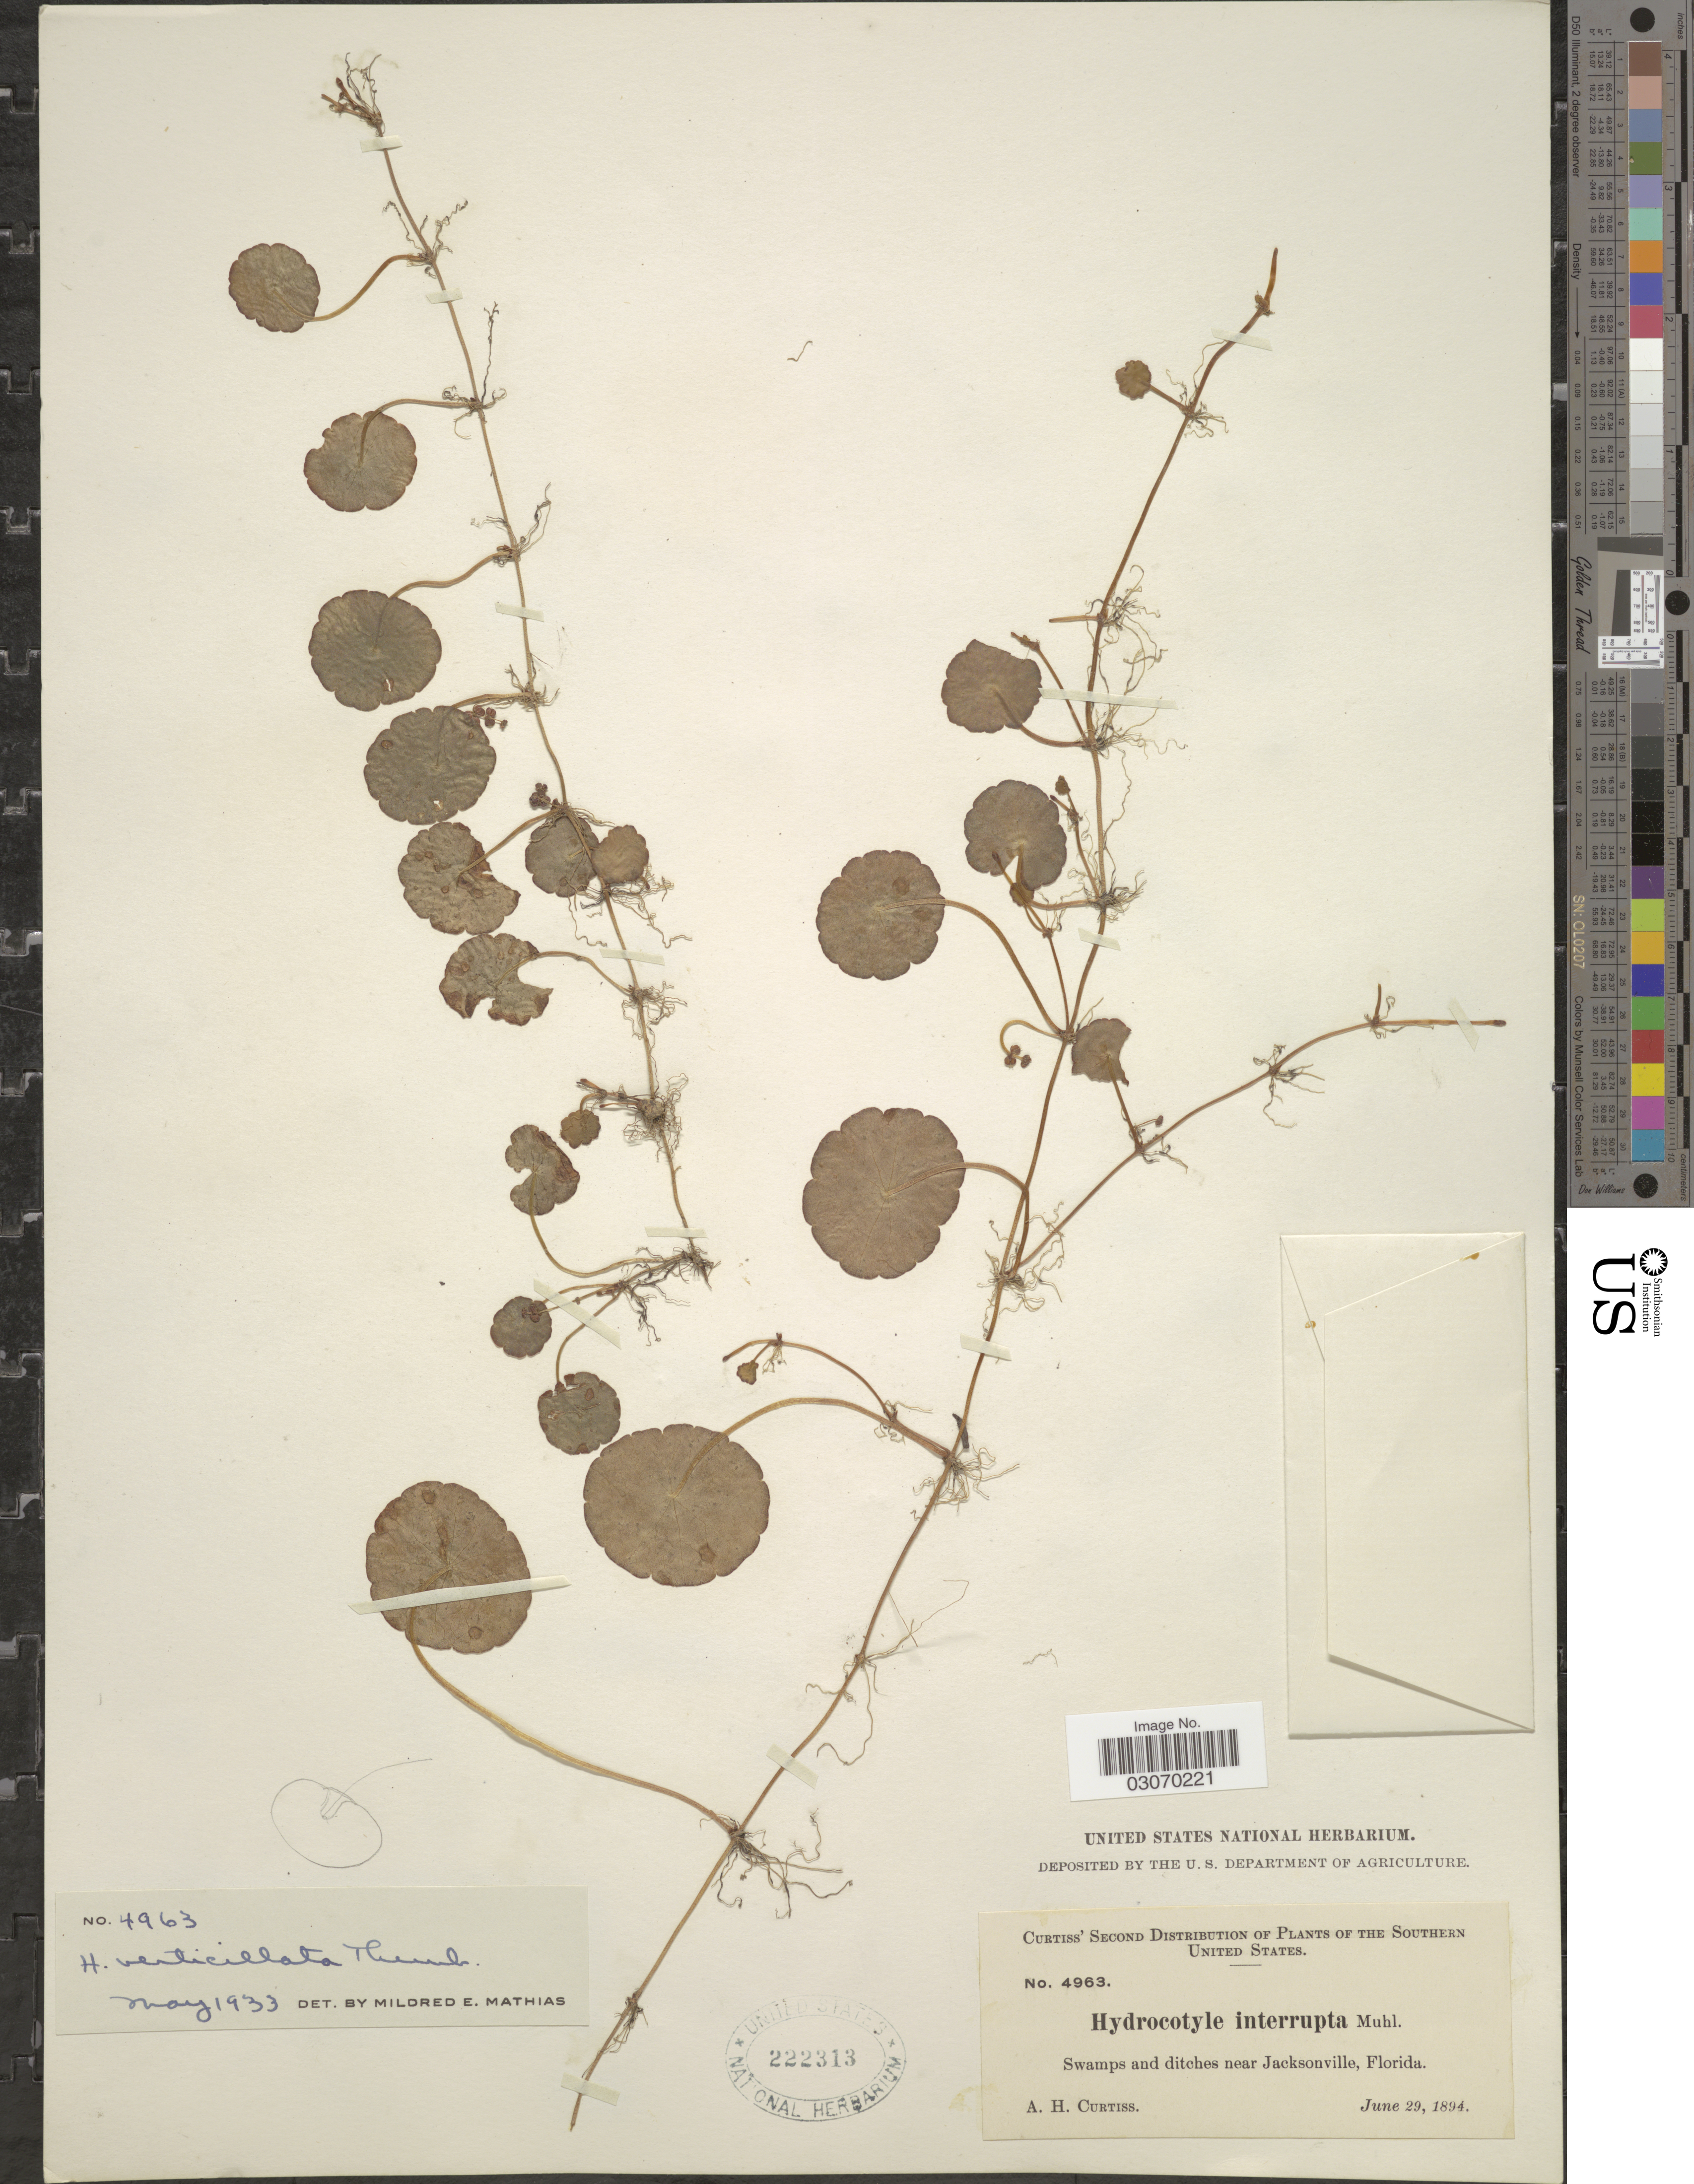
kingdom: Plantae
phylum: Tracheophyta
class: Magnoliopsida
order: Apiales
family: Araliaceae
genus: Hydrocotyle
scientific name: Hydrocotyle verticillata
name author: Thunb.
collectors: A. H. Curtiss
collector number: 4963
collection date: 1894-06-29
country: United States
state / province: Florida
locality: Southern United States. Swamps and ditches near Jacksonville.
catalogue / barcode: US 222313